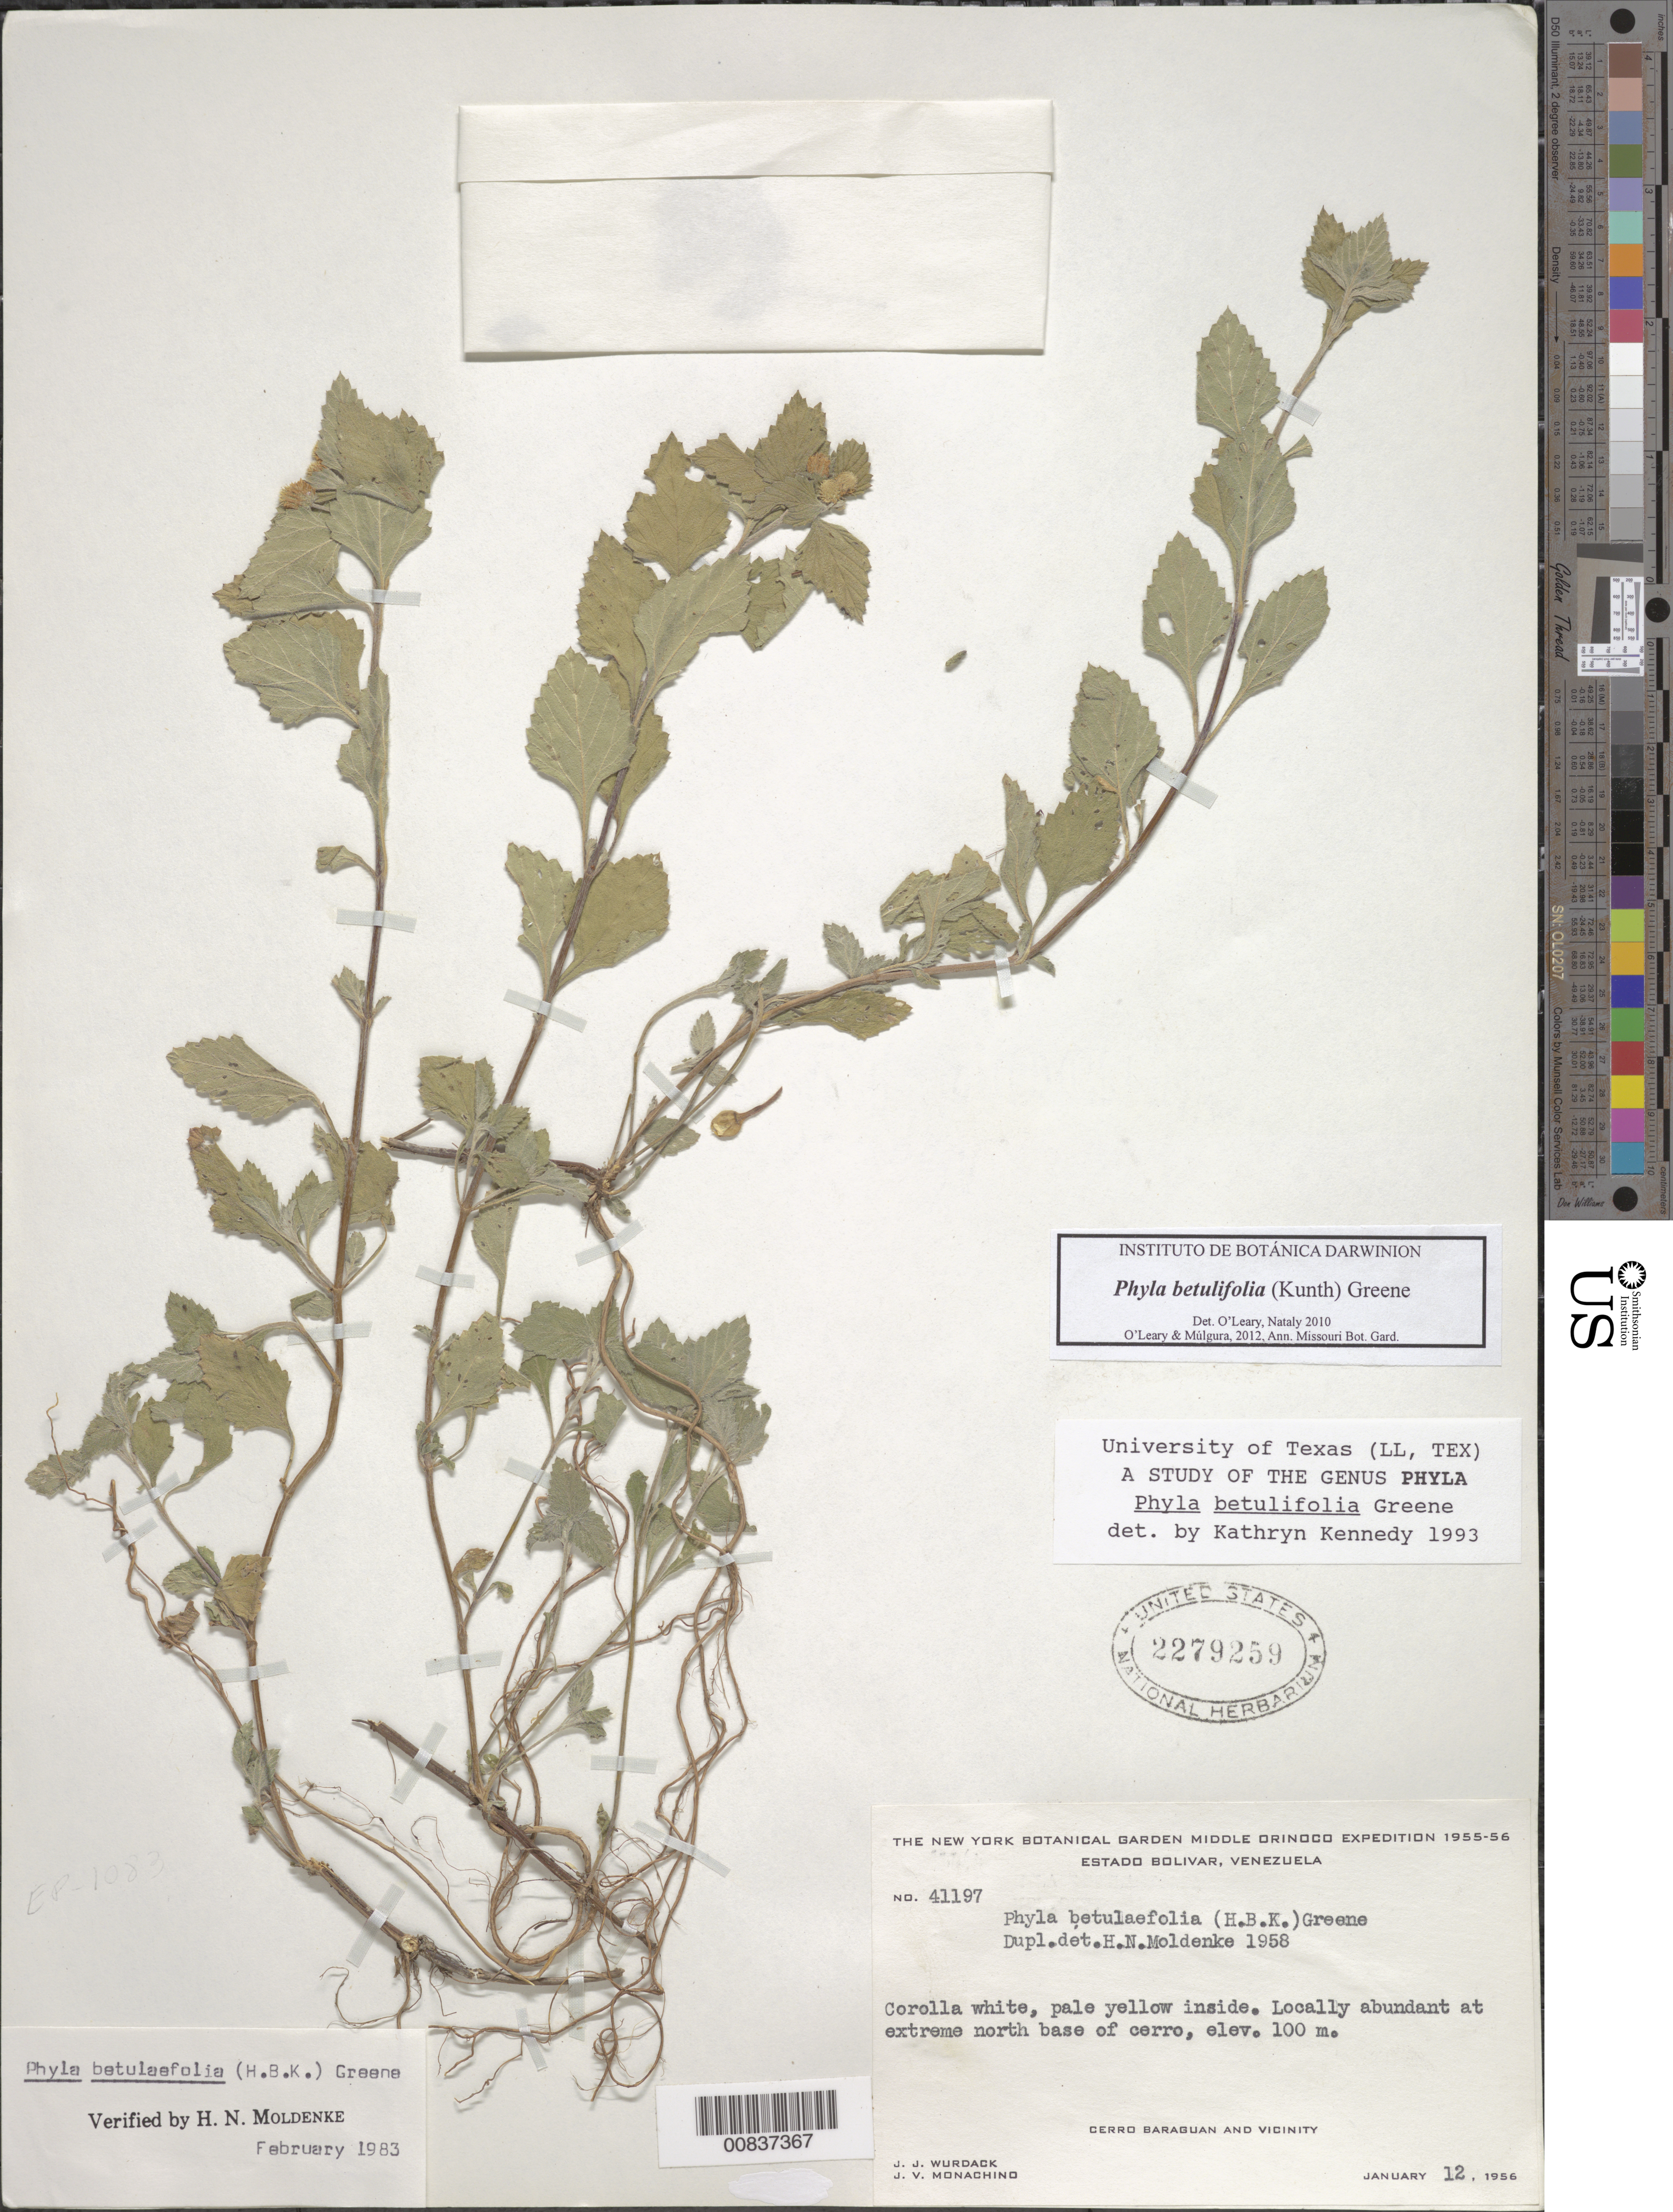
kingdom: Plantae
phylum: Tracheophyta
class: Magnoliopsida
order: Lamiales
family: Verbenaceae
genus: Phyla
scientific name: Phyla betulifolia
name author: (Kunth) Greene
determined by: Kennedy, Helen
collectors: J. J. Wurdack & J. V. Monachino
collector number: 41197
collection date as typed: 12-Jan-56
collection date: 1956-01-12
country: Venezuela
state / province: Bolívar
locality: Cerro Baraguan and vicinity, extreme north base of cerro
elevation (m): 100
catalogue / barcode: US 2279259